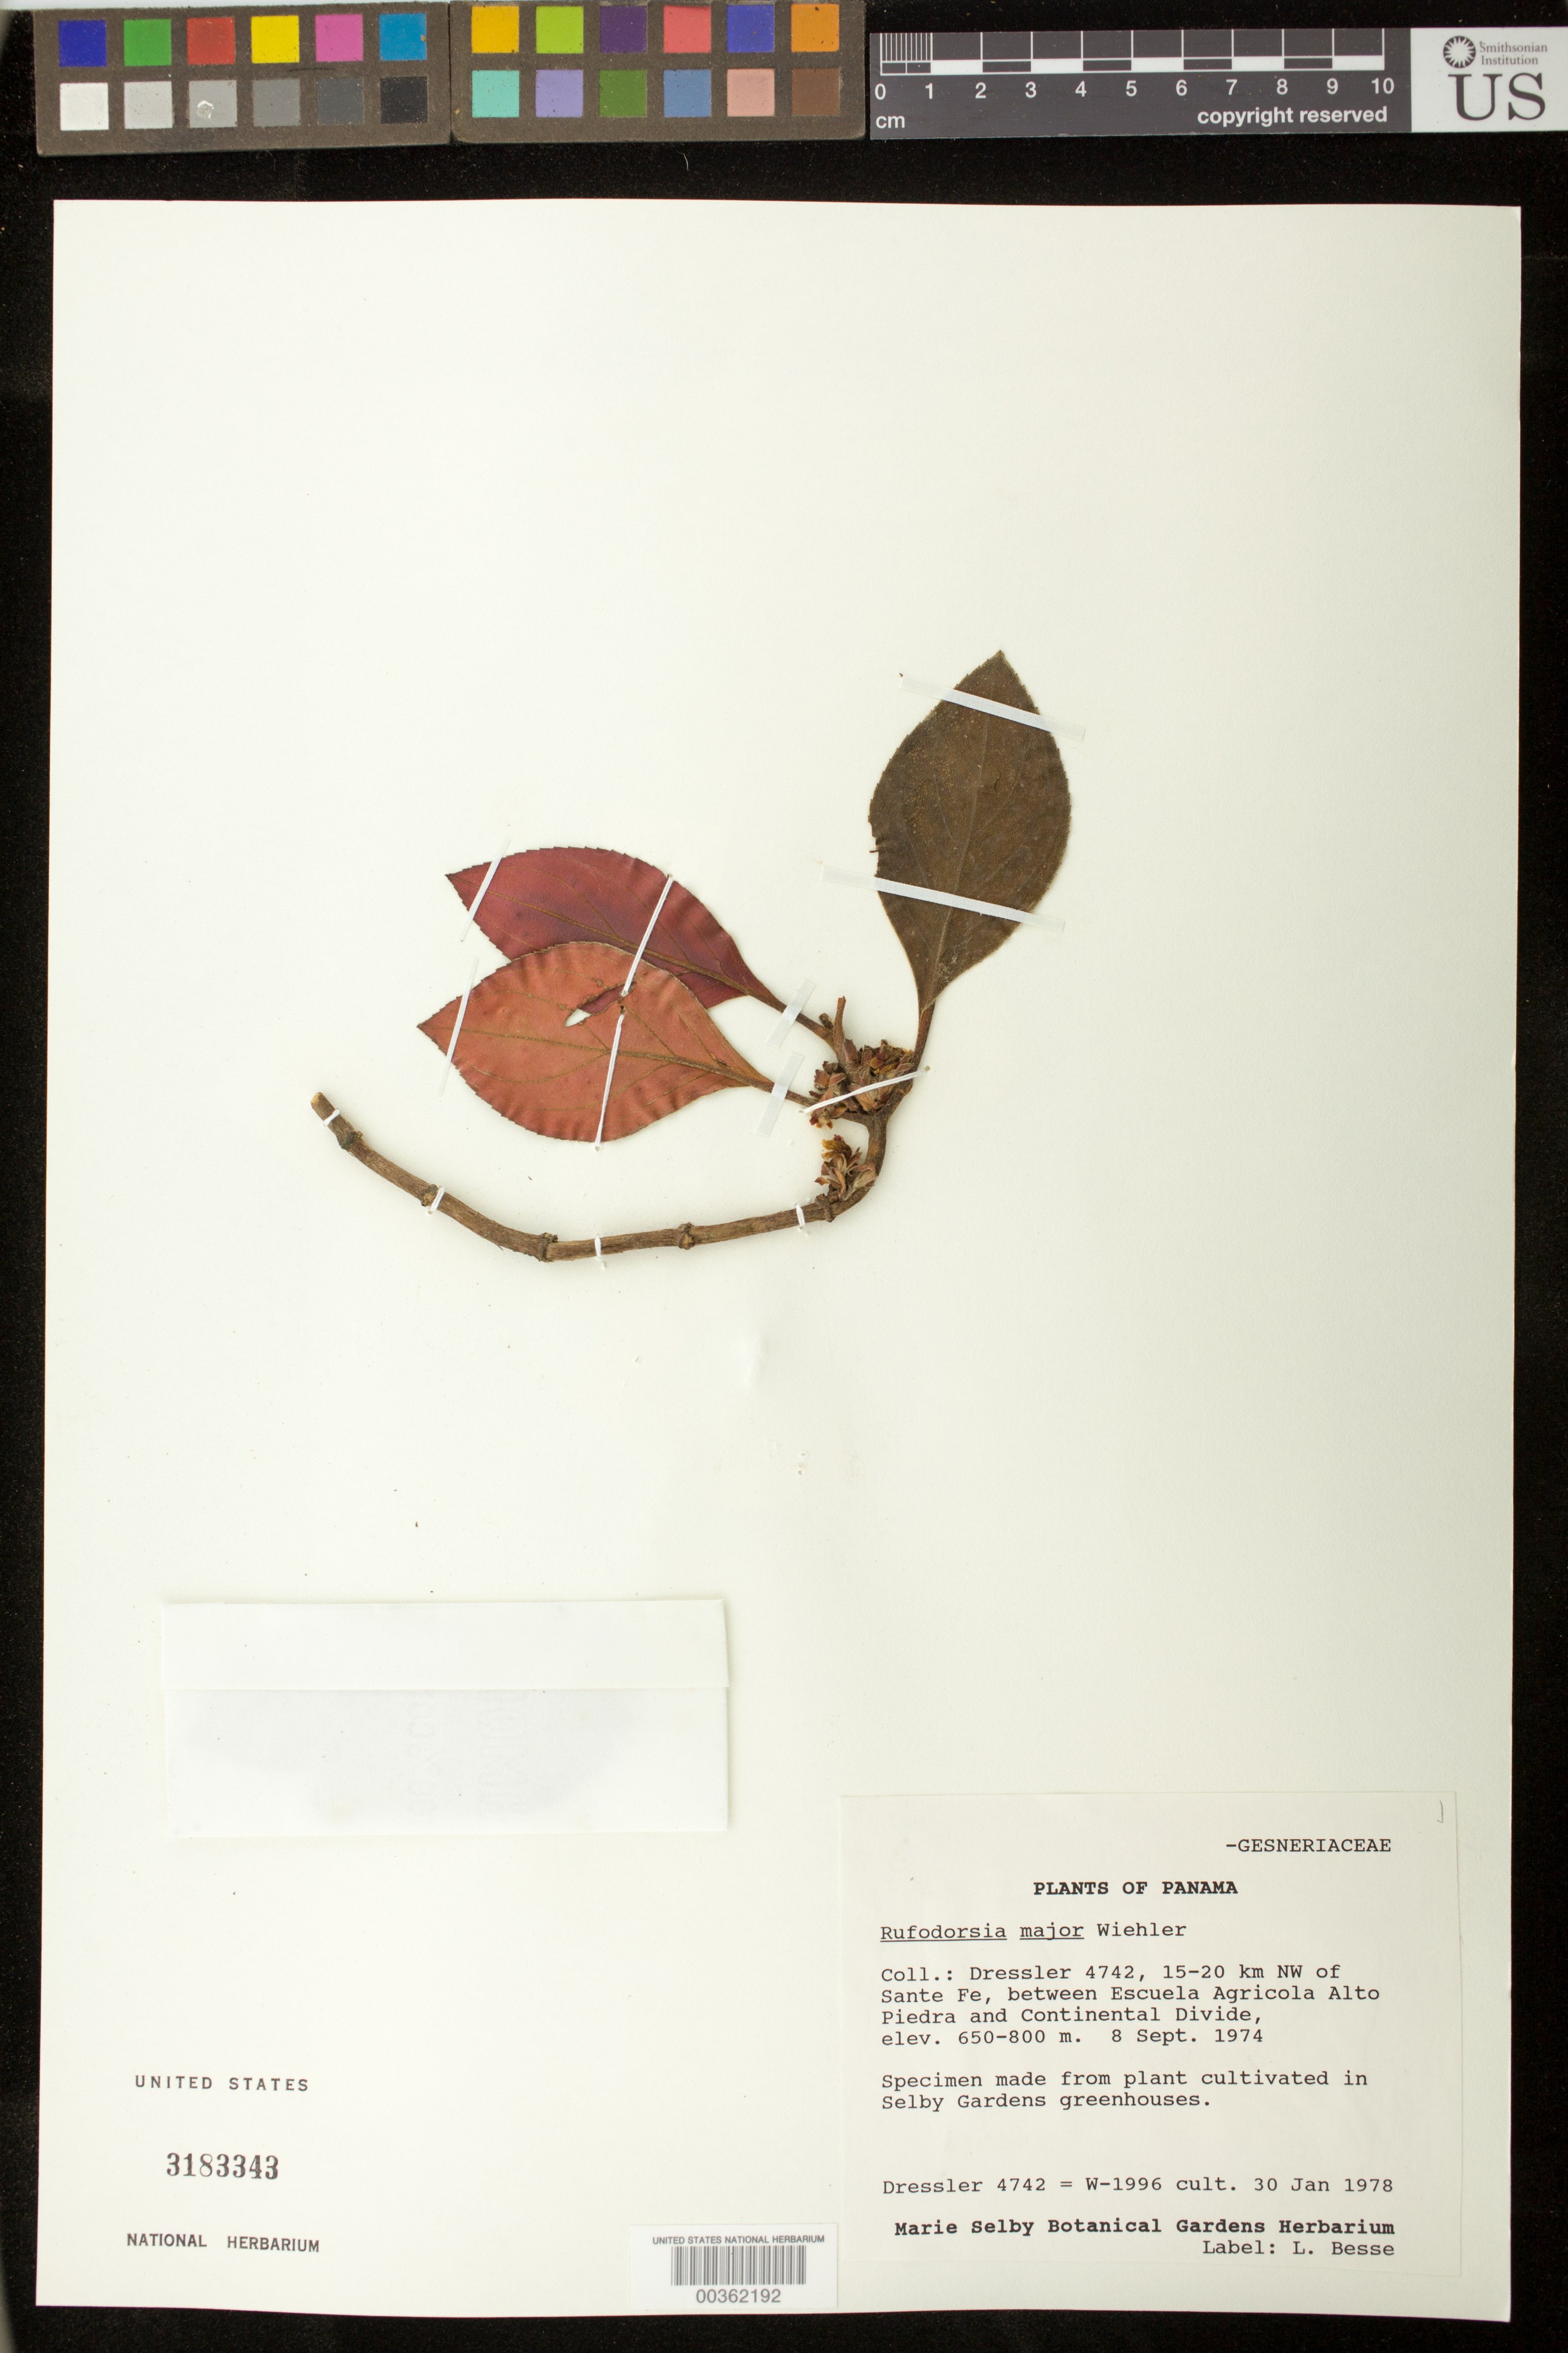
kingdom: Plantae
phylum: Tracheophyta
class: Magnoliopsida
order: Lamiales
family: Gesneriaceae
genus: Rufodorsia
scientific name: Rufodorsia major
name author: Wiehler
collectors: R. Dressler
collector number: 4742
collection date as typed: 30 Jan 1978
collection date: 1978-01-30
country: Panama (?)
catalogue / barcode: US 3183343